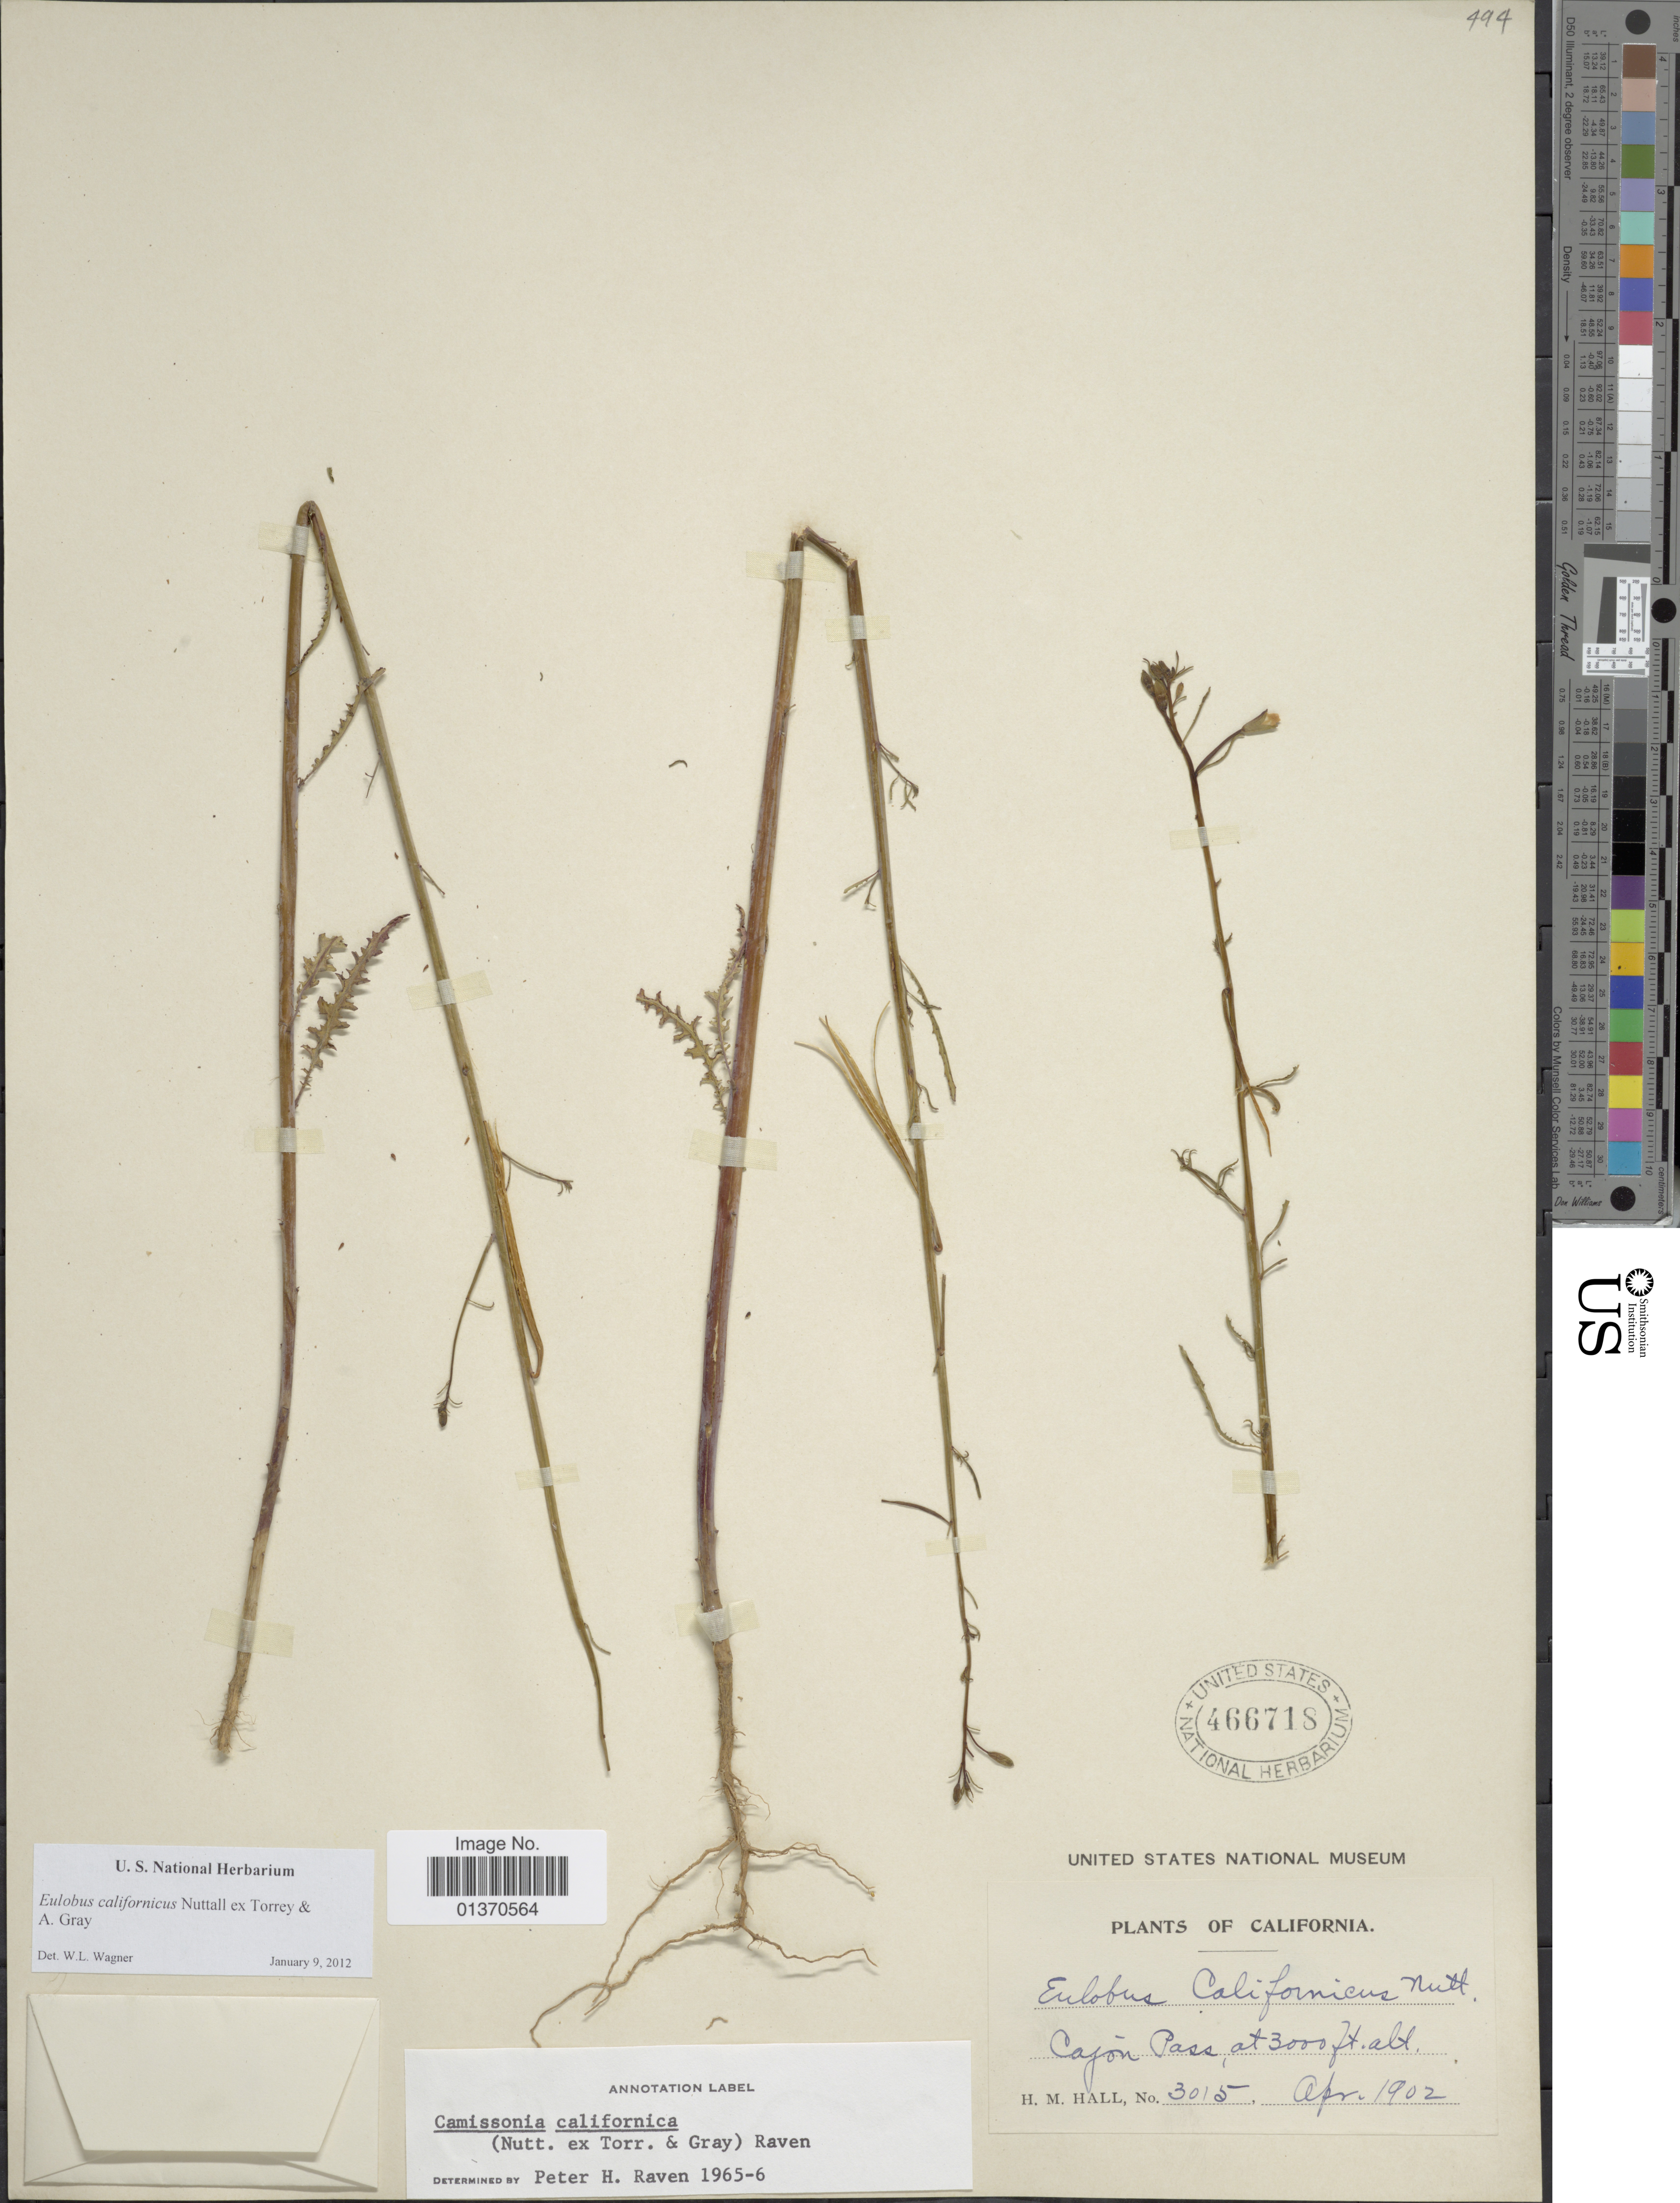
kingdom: Plantae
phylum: Tracheophyta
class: Magnoliopsida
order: Myrtales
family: Onagraceae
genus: Eulobus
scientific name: Eulobus californicus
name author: Nutt. ex Torr. & A. Gray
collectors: H. M. Hall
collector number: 3015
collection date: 1902-04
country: United States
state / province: California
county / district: San Bernardino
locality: Cajon Pass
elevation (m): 914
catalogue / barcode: US 466718